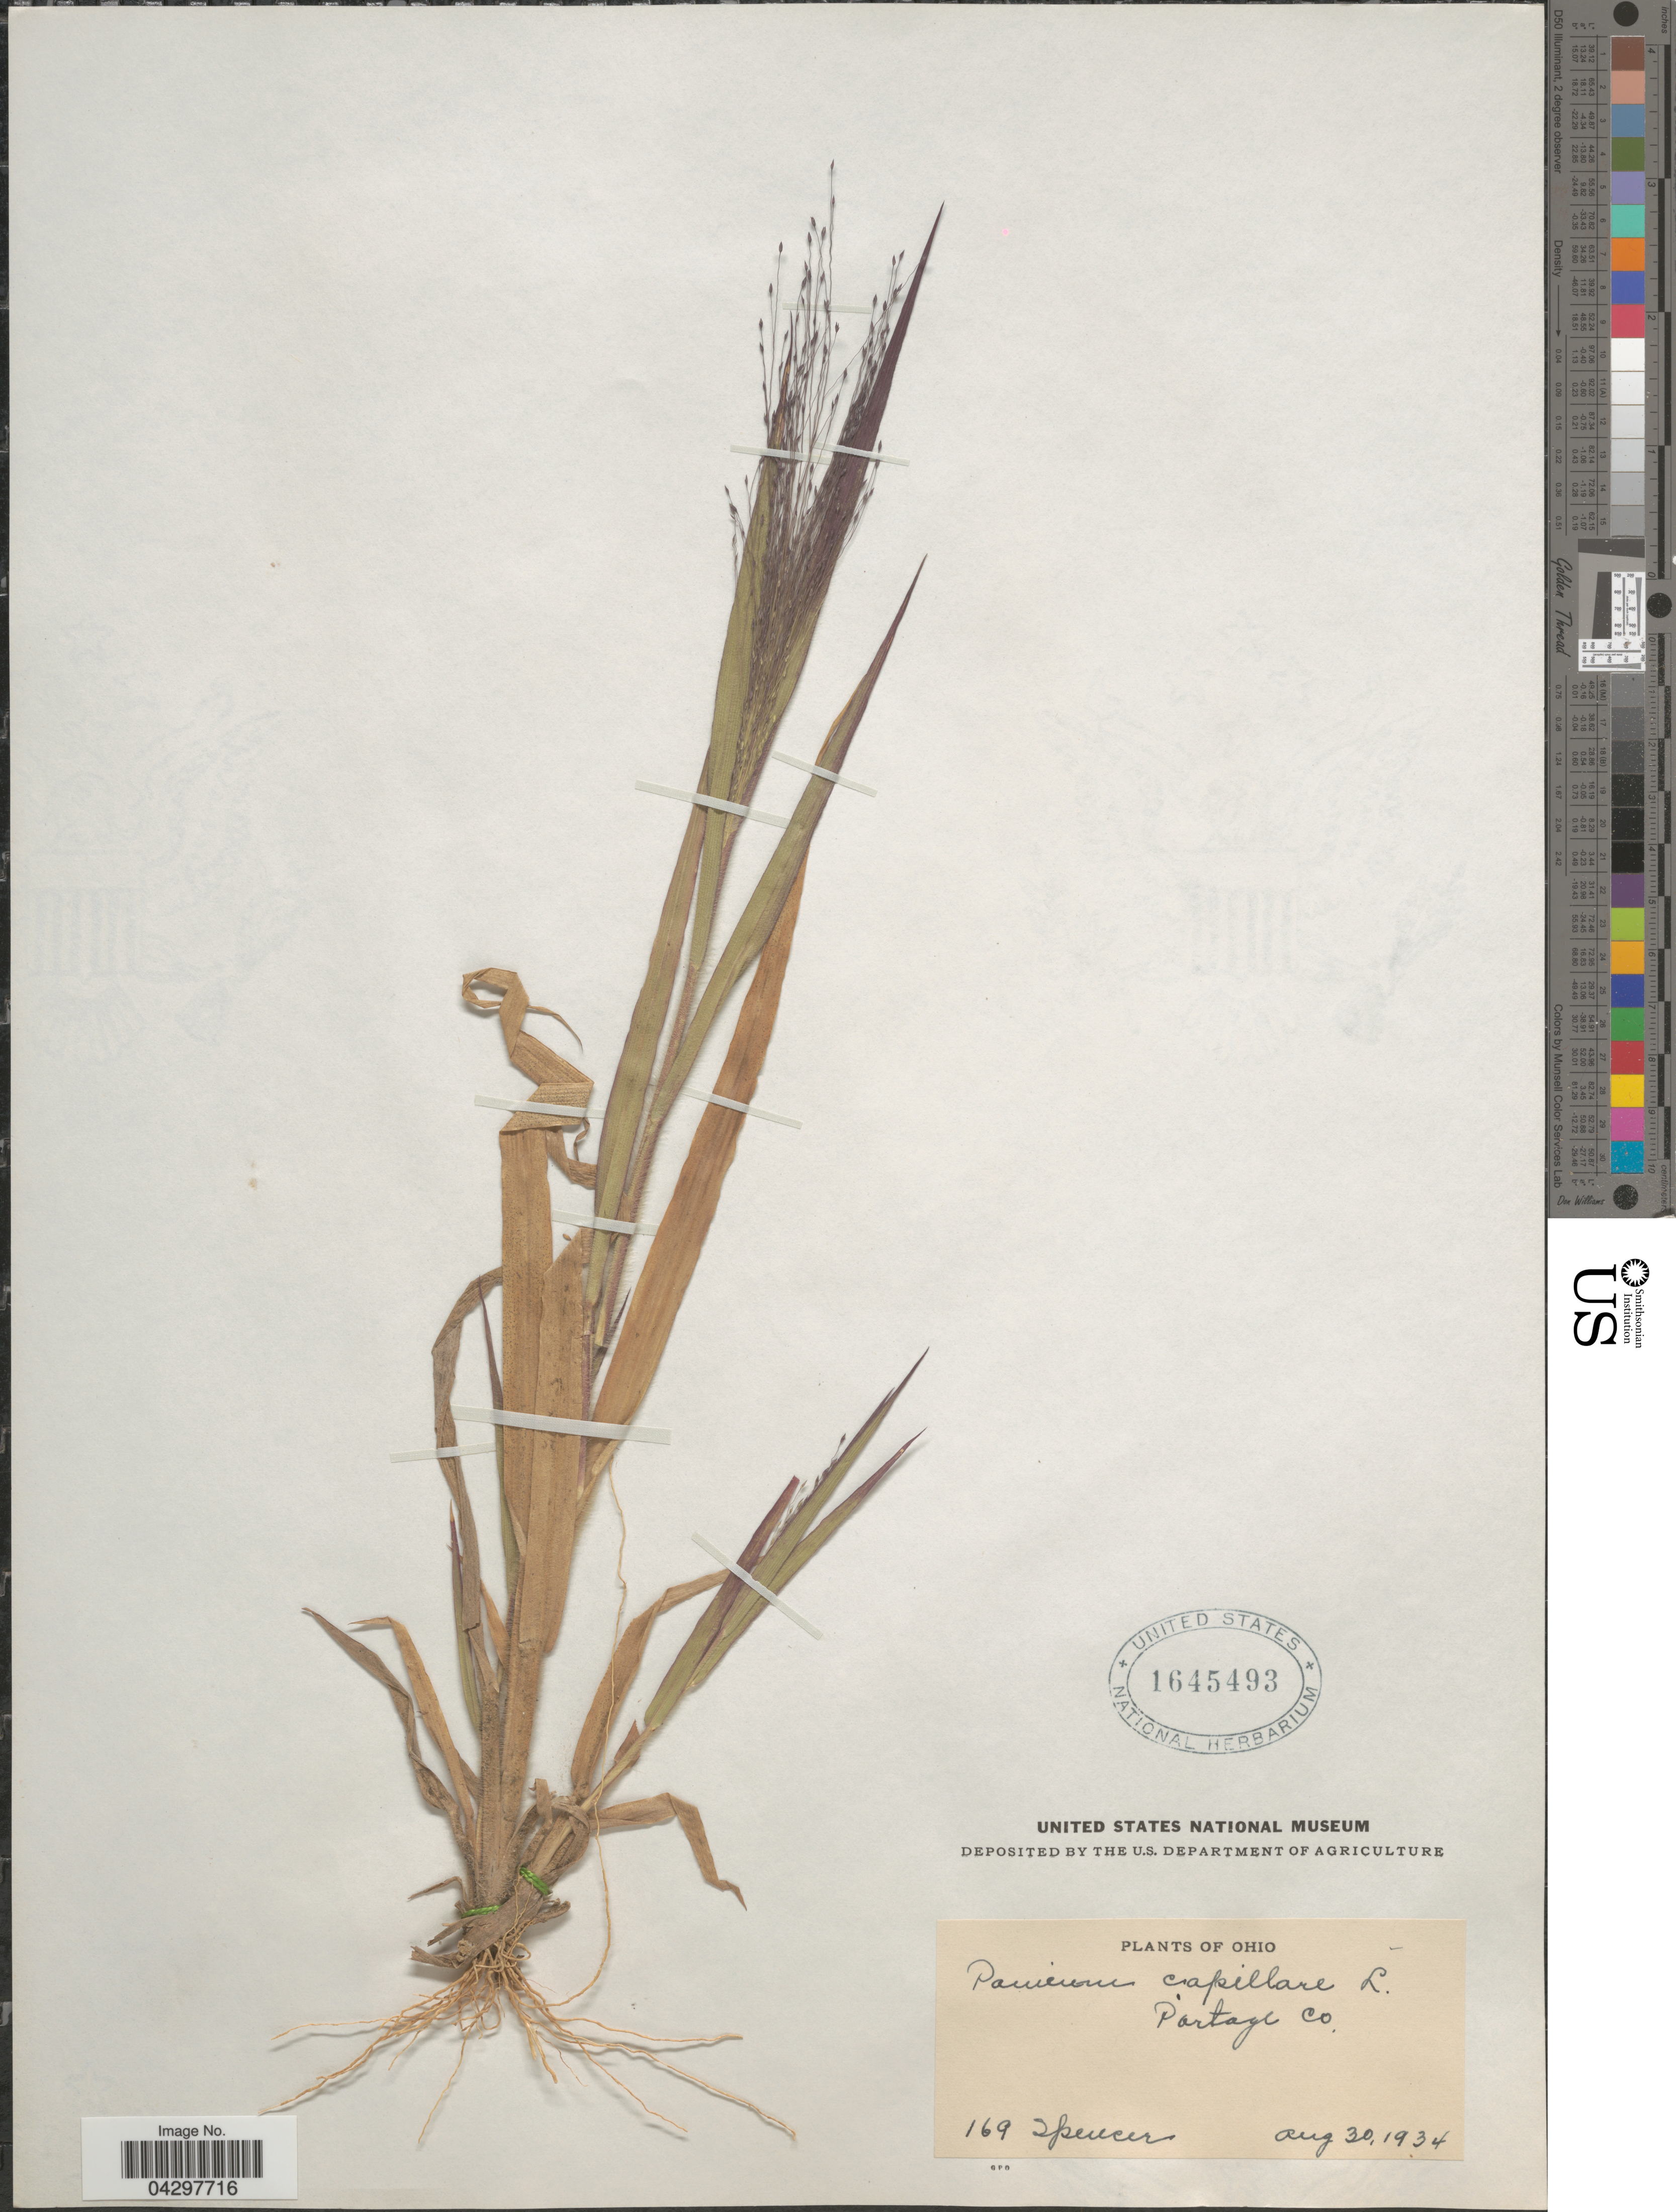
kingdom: Plantae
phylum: Tracheophyta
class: Liliopsida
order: Poales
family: Poaceae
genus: Panicum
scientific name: Panicum capillare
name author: L.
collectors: -- Spencer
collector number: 169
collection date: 1934-08-30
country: United States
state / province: Ohio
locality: Portage Co.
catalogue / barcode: US 1645493